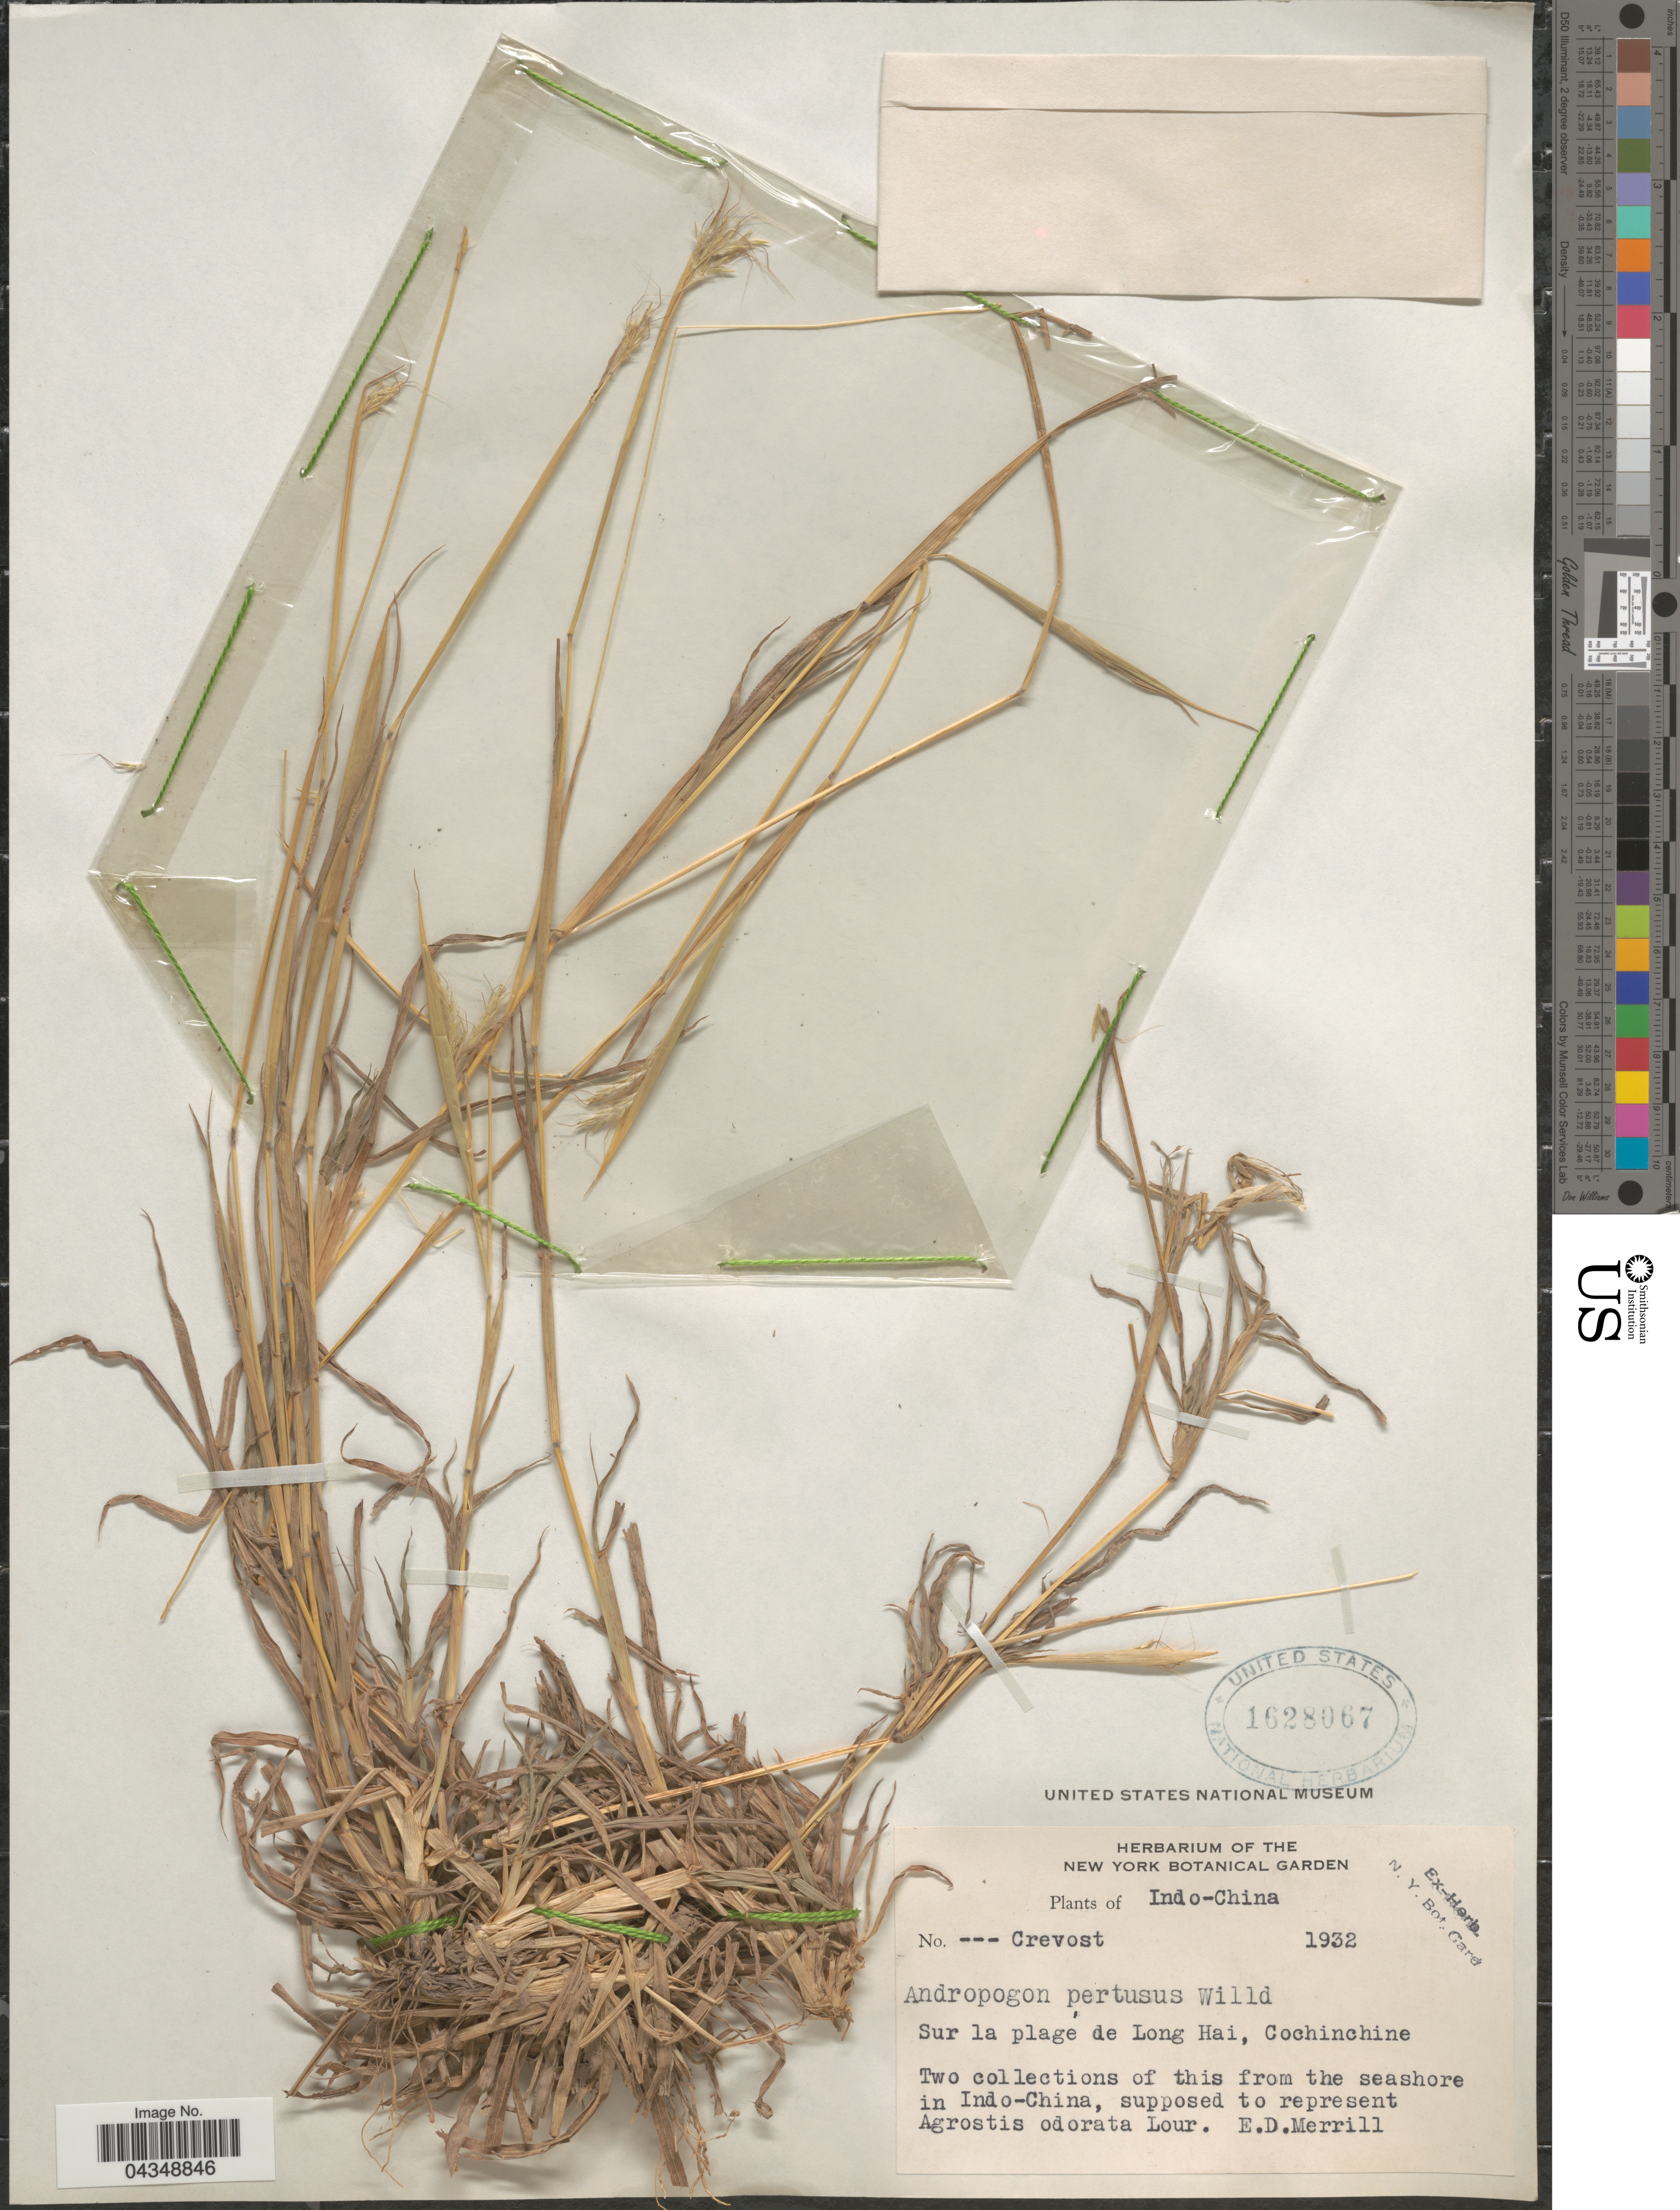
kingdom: Plantae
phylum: Tracheophyta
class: Liliopsida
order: Poales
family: Poaceae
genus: Bothriochloa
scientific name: Bothriochloa pertusa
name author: (L.) A. Camus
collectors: E. D. Merrill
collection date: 1932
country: Vietnam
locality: Indo-China. Sur la plage de Long Hai, Cochinchine.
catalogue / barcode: US 1628067